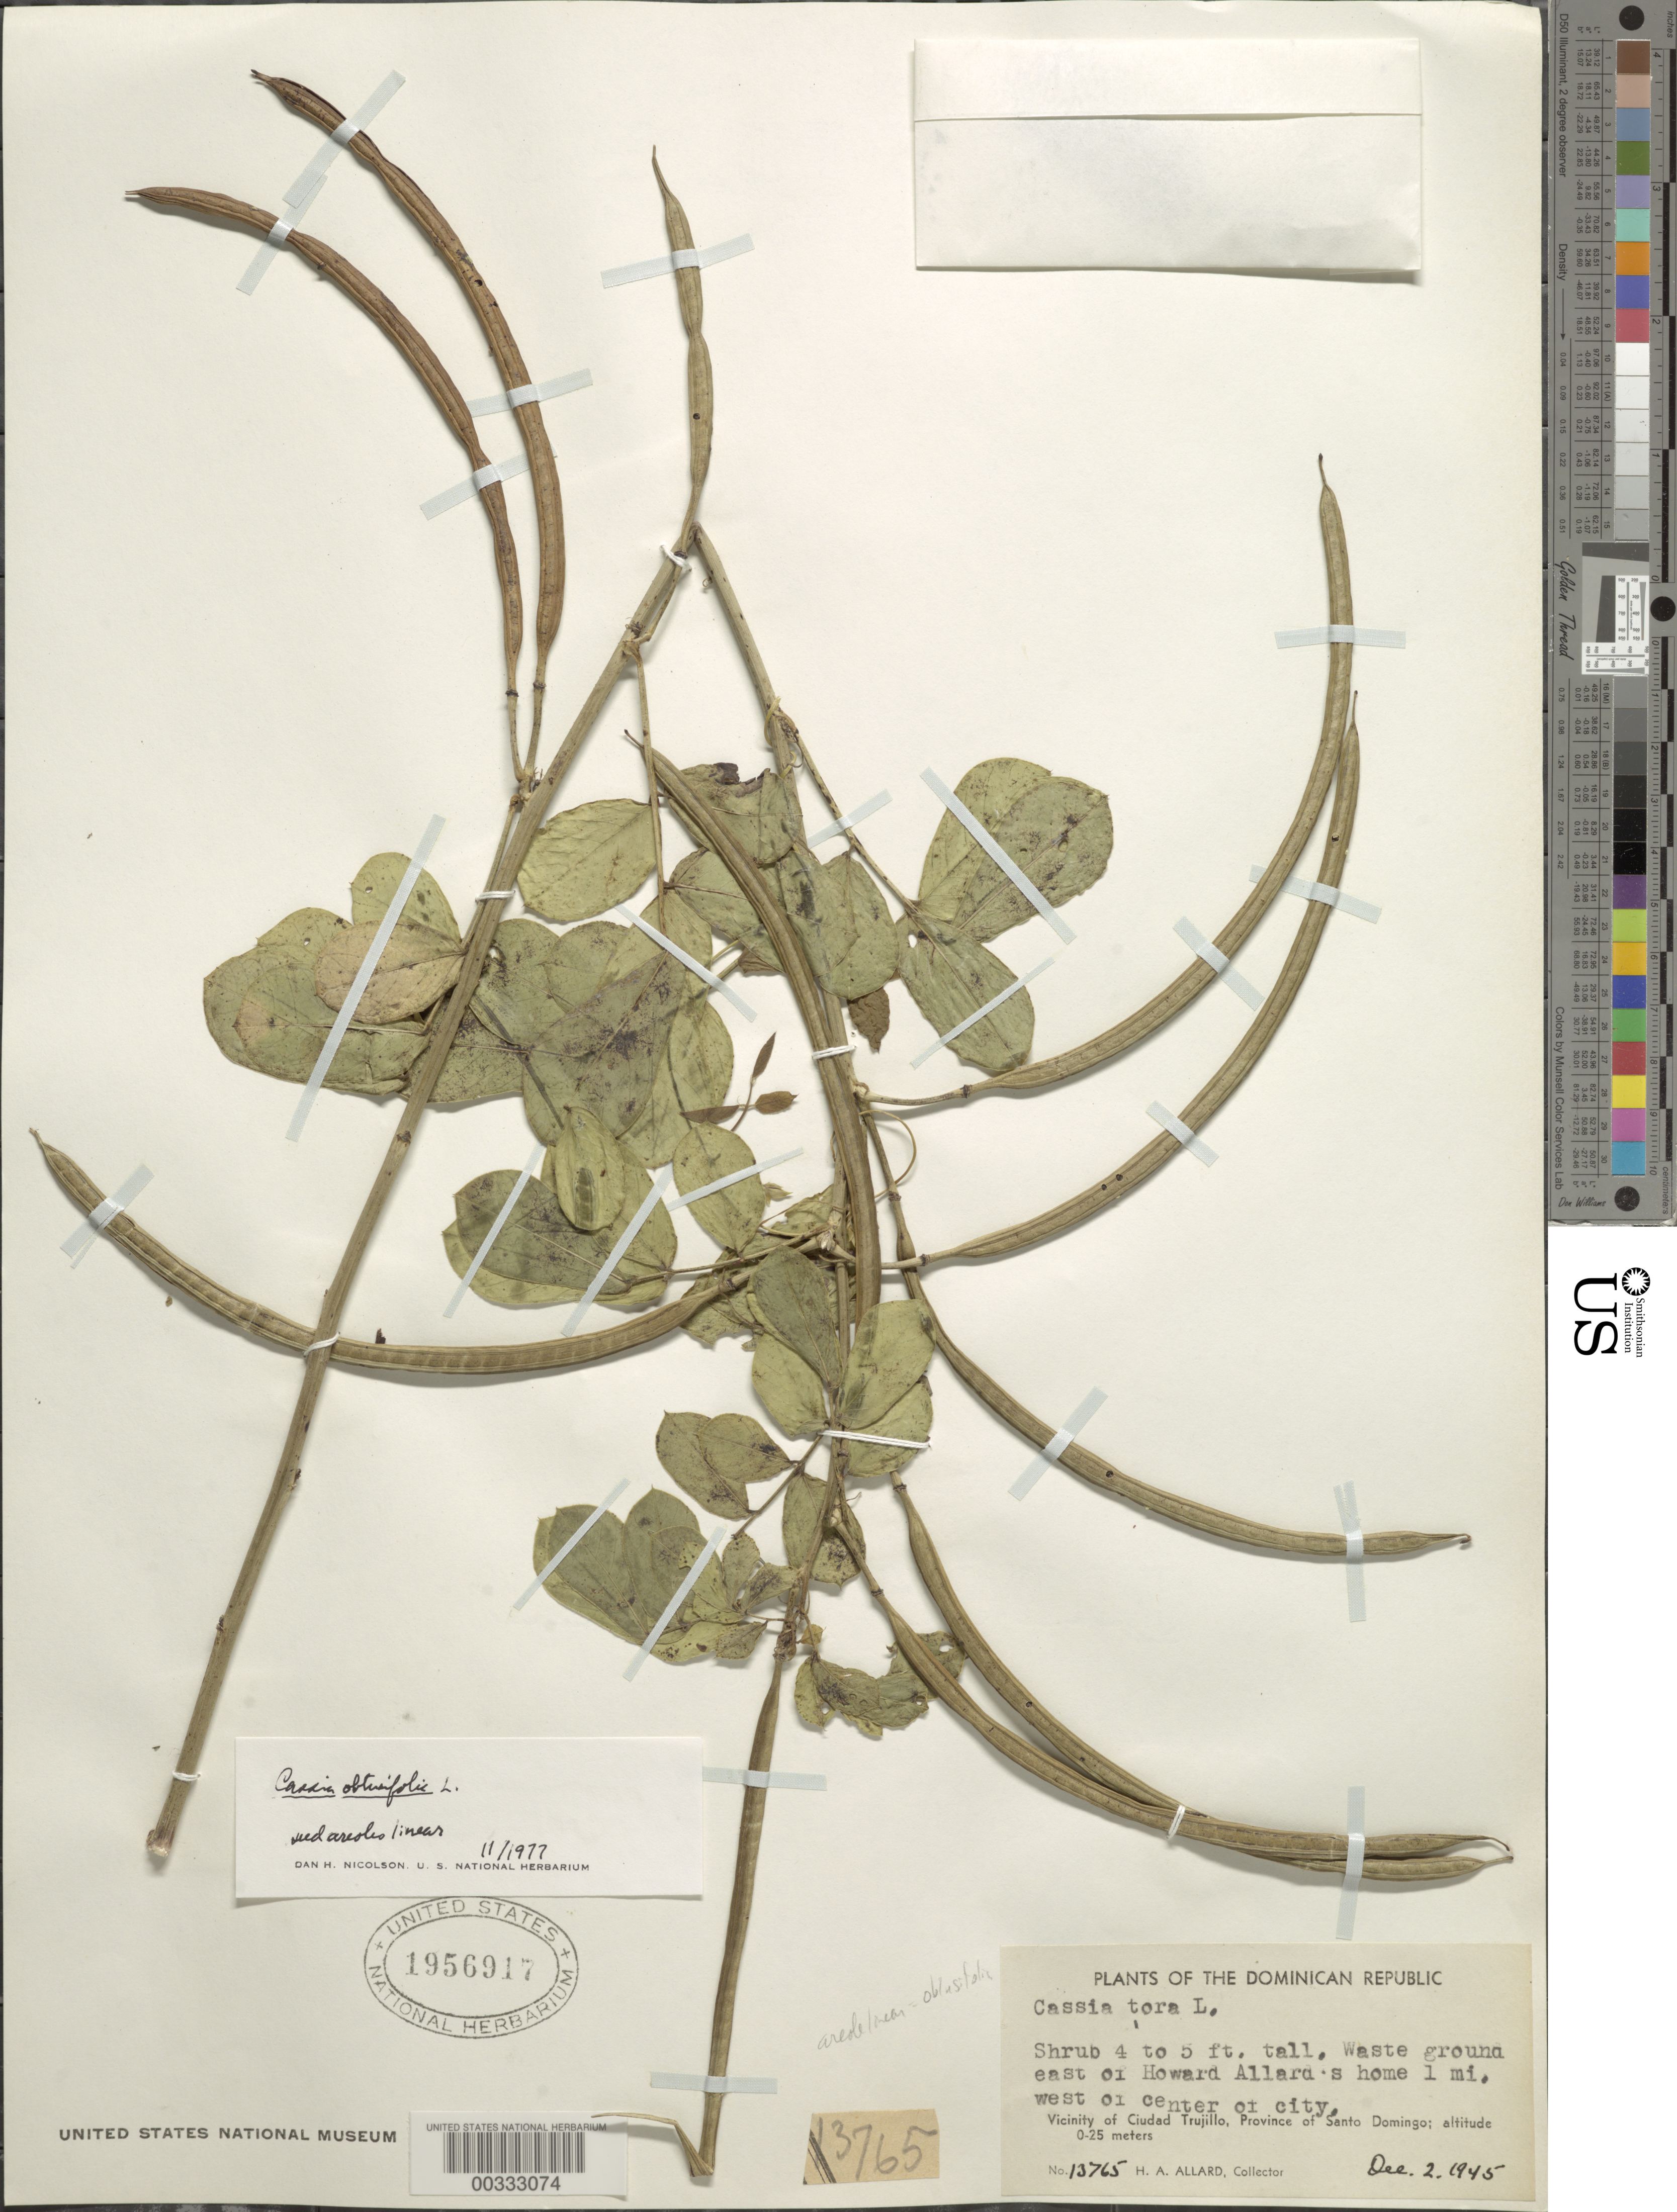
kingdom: Plantae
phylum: Tracheophyta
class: Magnoliopsida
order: Fabales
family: Fabaceae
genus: Senna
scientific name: Senna obtusifolia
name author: (L.) H.S. Irwin & Barneby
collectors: H. A. Allard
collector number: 13765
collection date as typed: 02 Dec 1945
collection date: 1945-12-02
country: Dominican Republic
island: Hispaniola Island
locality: E of h. allard's home, 1 mi w of center of city; vicinity of santo domingo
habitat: Waste grounds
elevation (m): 0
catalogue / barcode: US 1956917